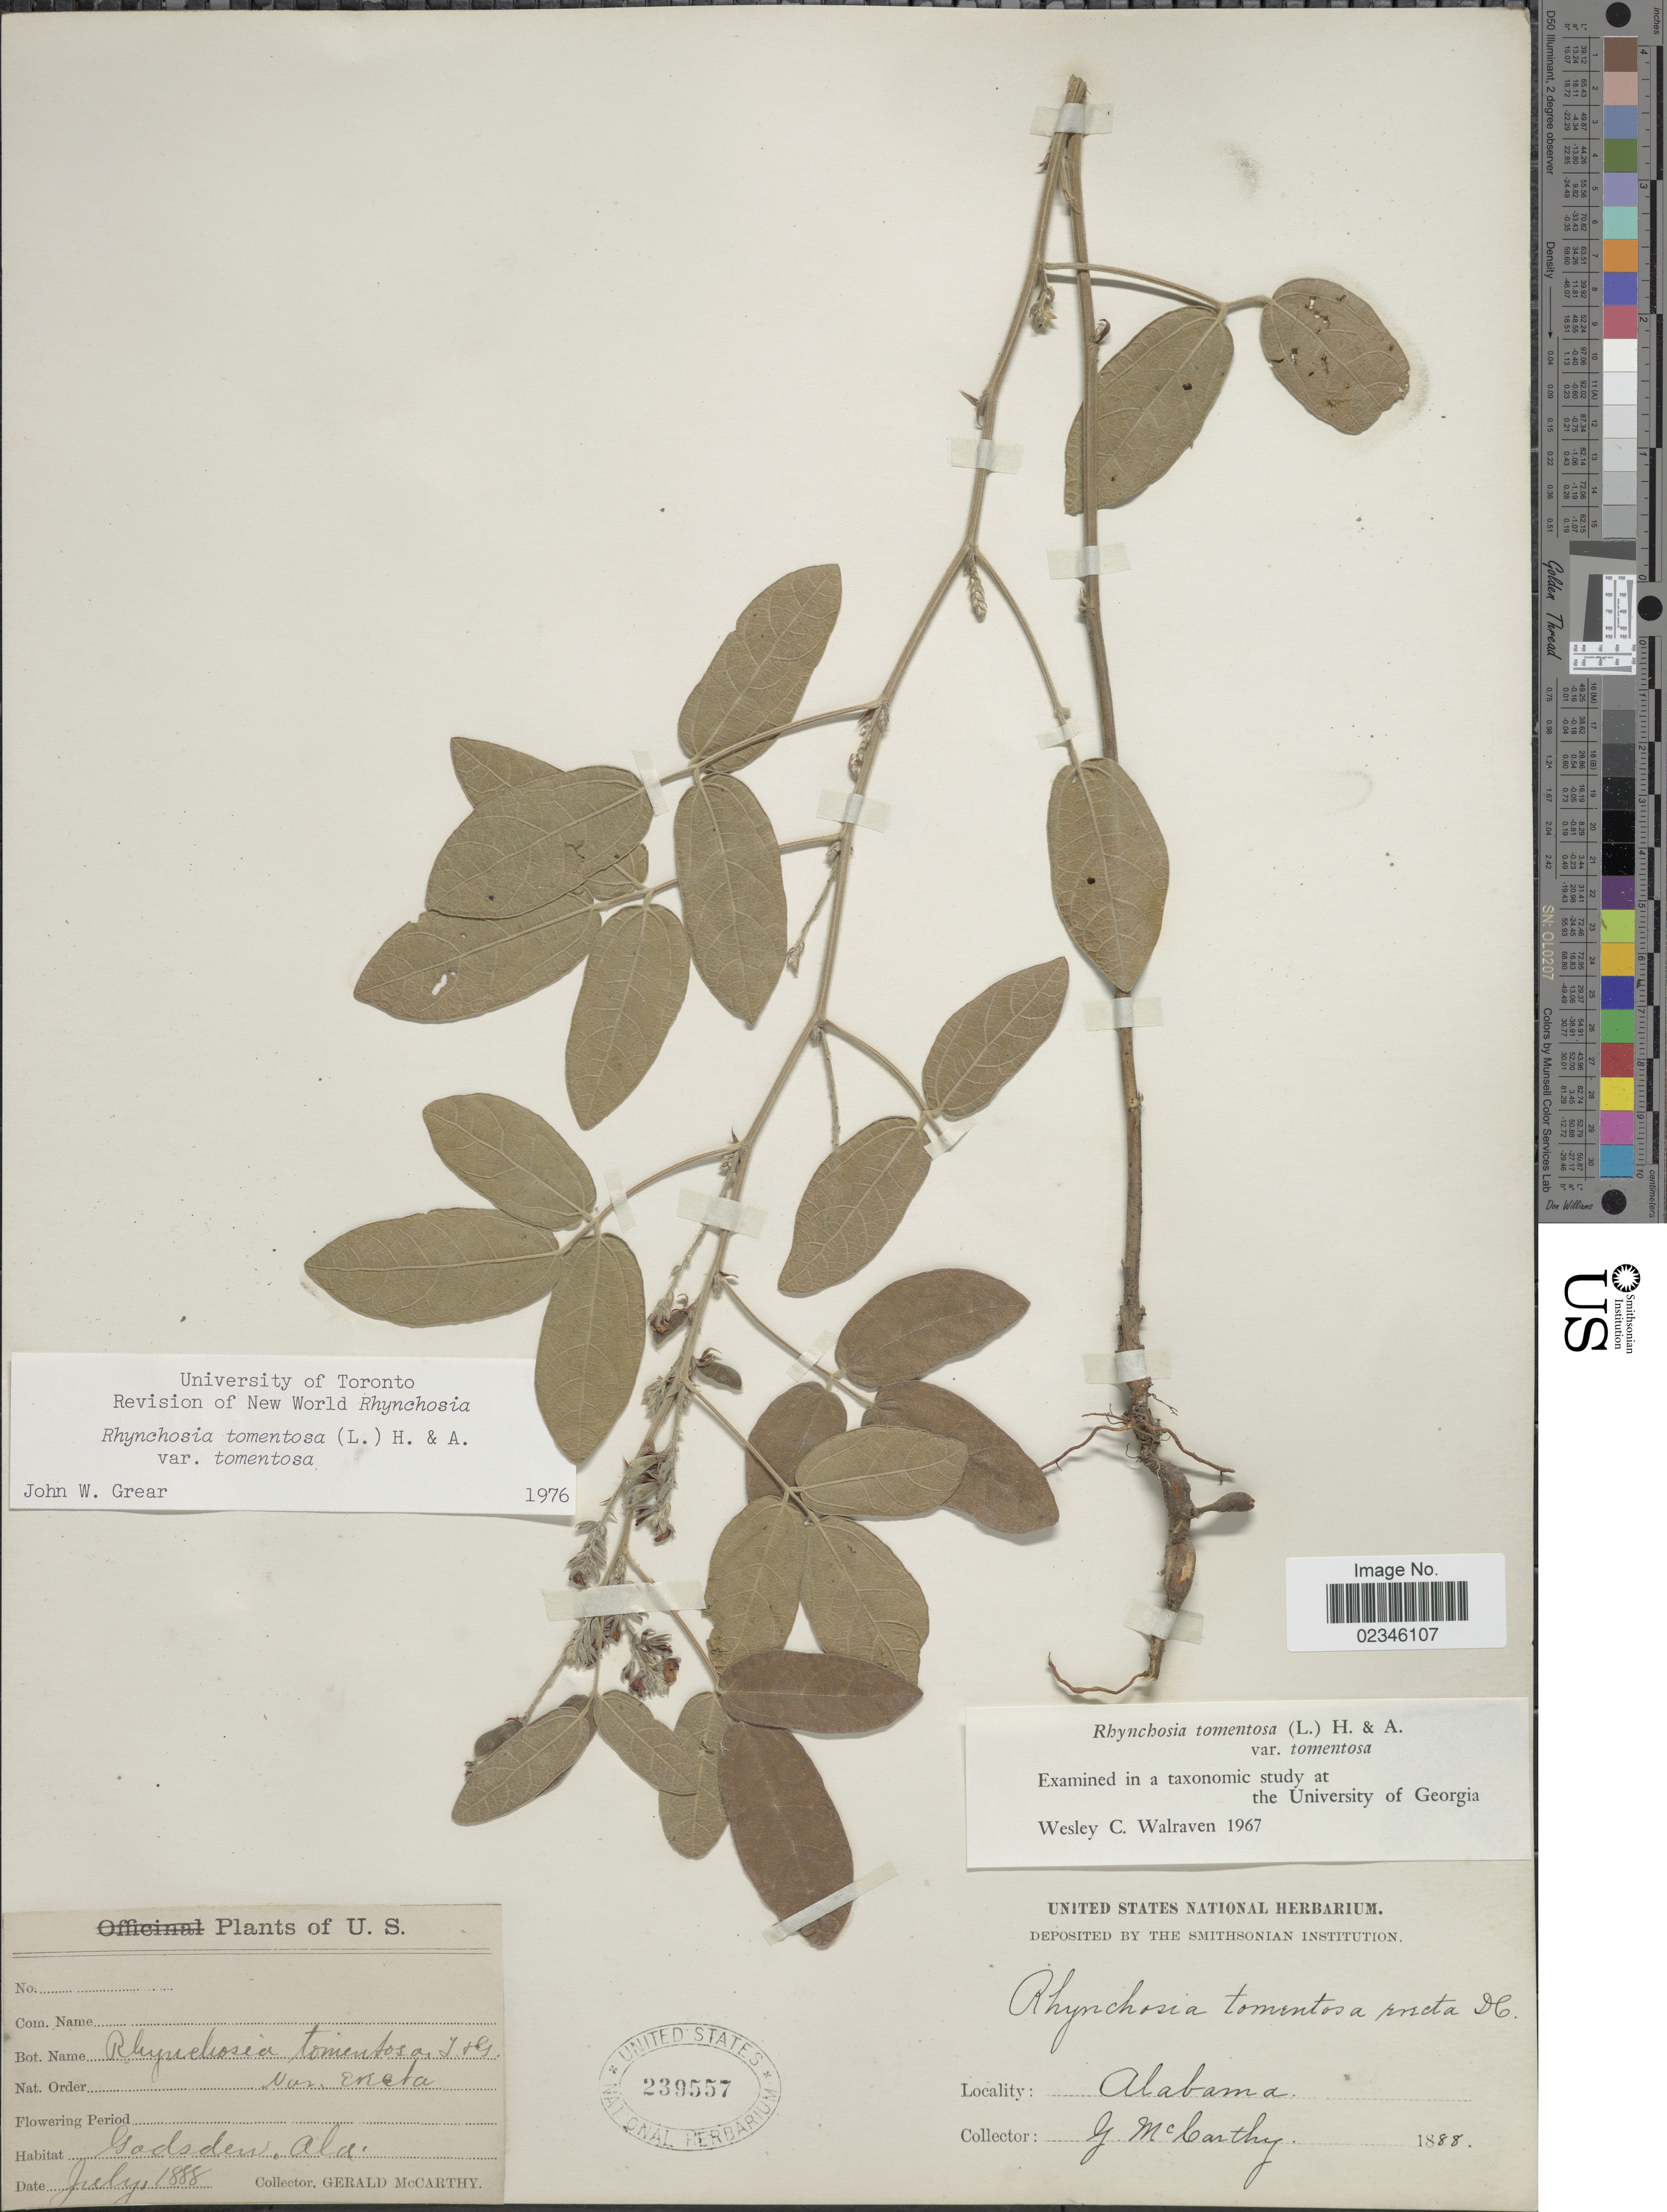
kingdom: Plantae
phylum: Tracheophyta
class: Magnoliopsida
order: Fabales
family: Fabaceae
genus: Rhynchosia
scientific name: Rhynchosia tomentosa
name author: (L.) Hook. & Arn.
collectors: G. McCarthy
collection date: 1888-07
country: United States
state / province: Alabama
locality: Gadsden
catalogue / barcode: US 239557